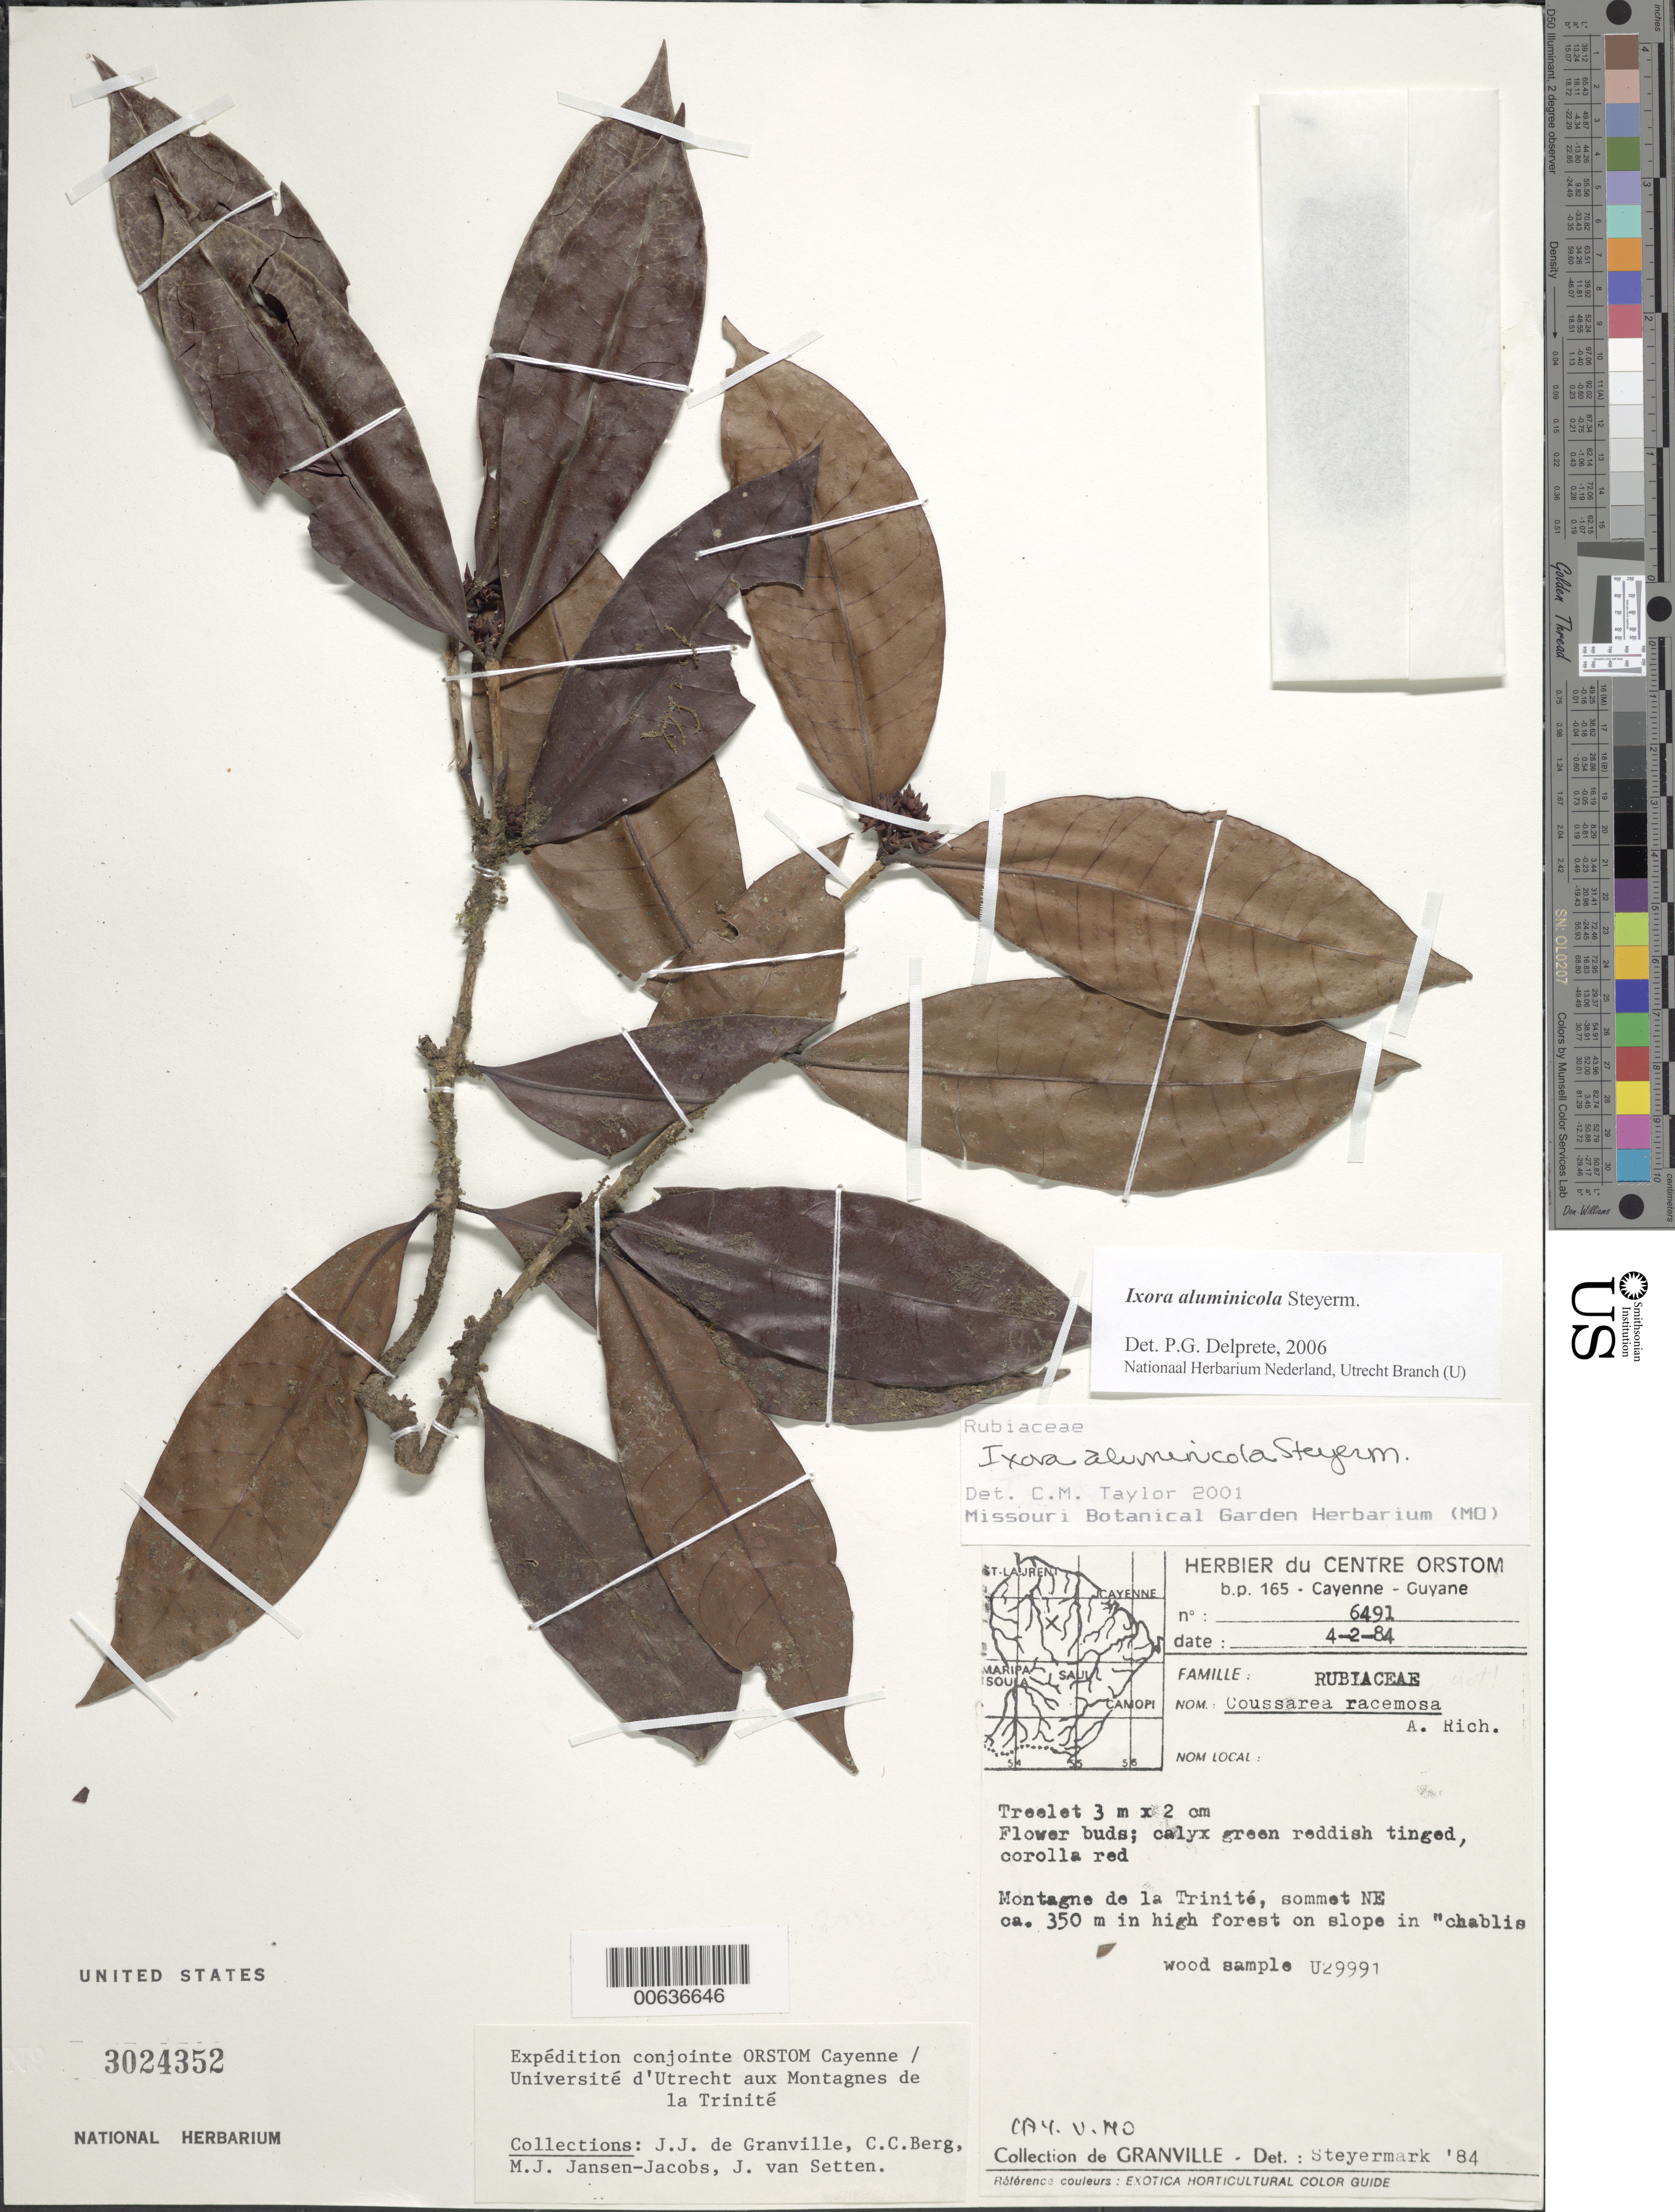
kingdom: Plantae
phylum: Tracheophyta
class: Magnoliopsida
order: Gentianales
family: Rubiaceae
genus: Ixora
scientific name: Ixora aluminicola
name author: Steyerm.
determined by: Delprete, P. G., Herb. de Guyane Cay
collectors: J.-J. de Granville, C. C. Berg, M. J. Jansen-Jacobs & J. van Setten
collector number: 6491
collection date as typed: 4-Feb-84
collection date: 1984-02-04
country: French Guiana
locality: Montagnes de la Trinité, sommet NE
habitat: High forest on slope in "chablis"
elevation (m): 350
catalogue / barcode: US 3024352